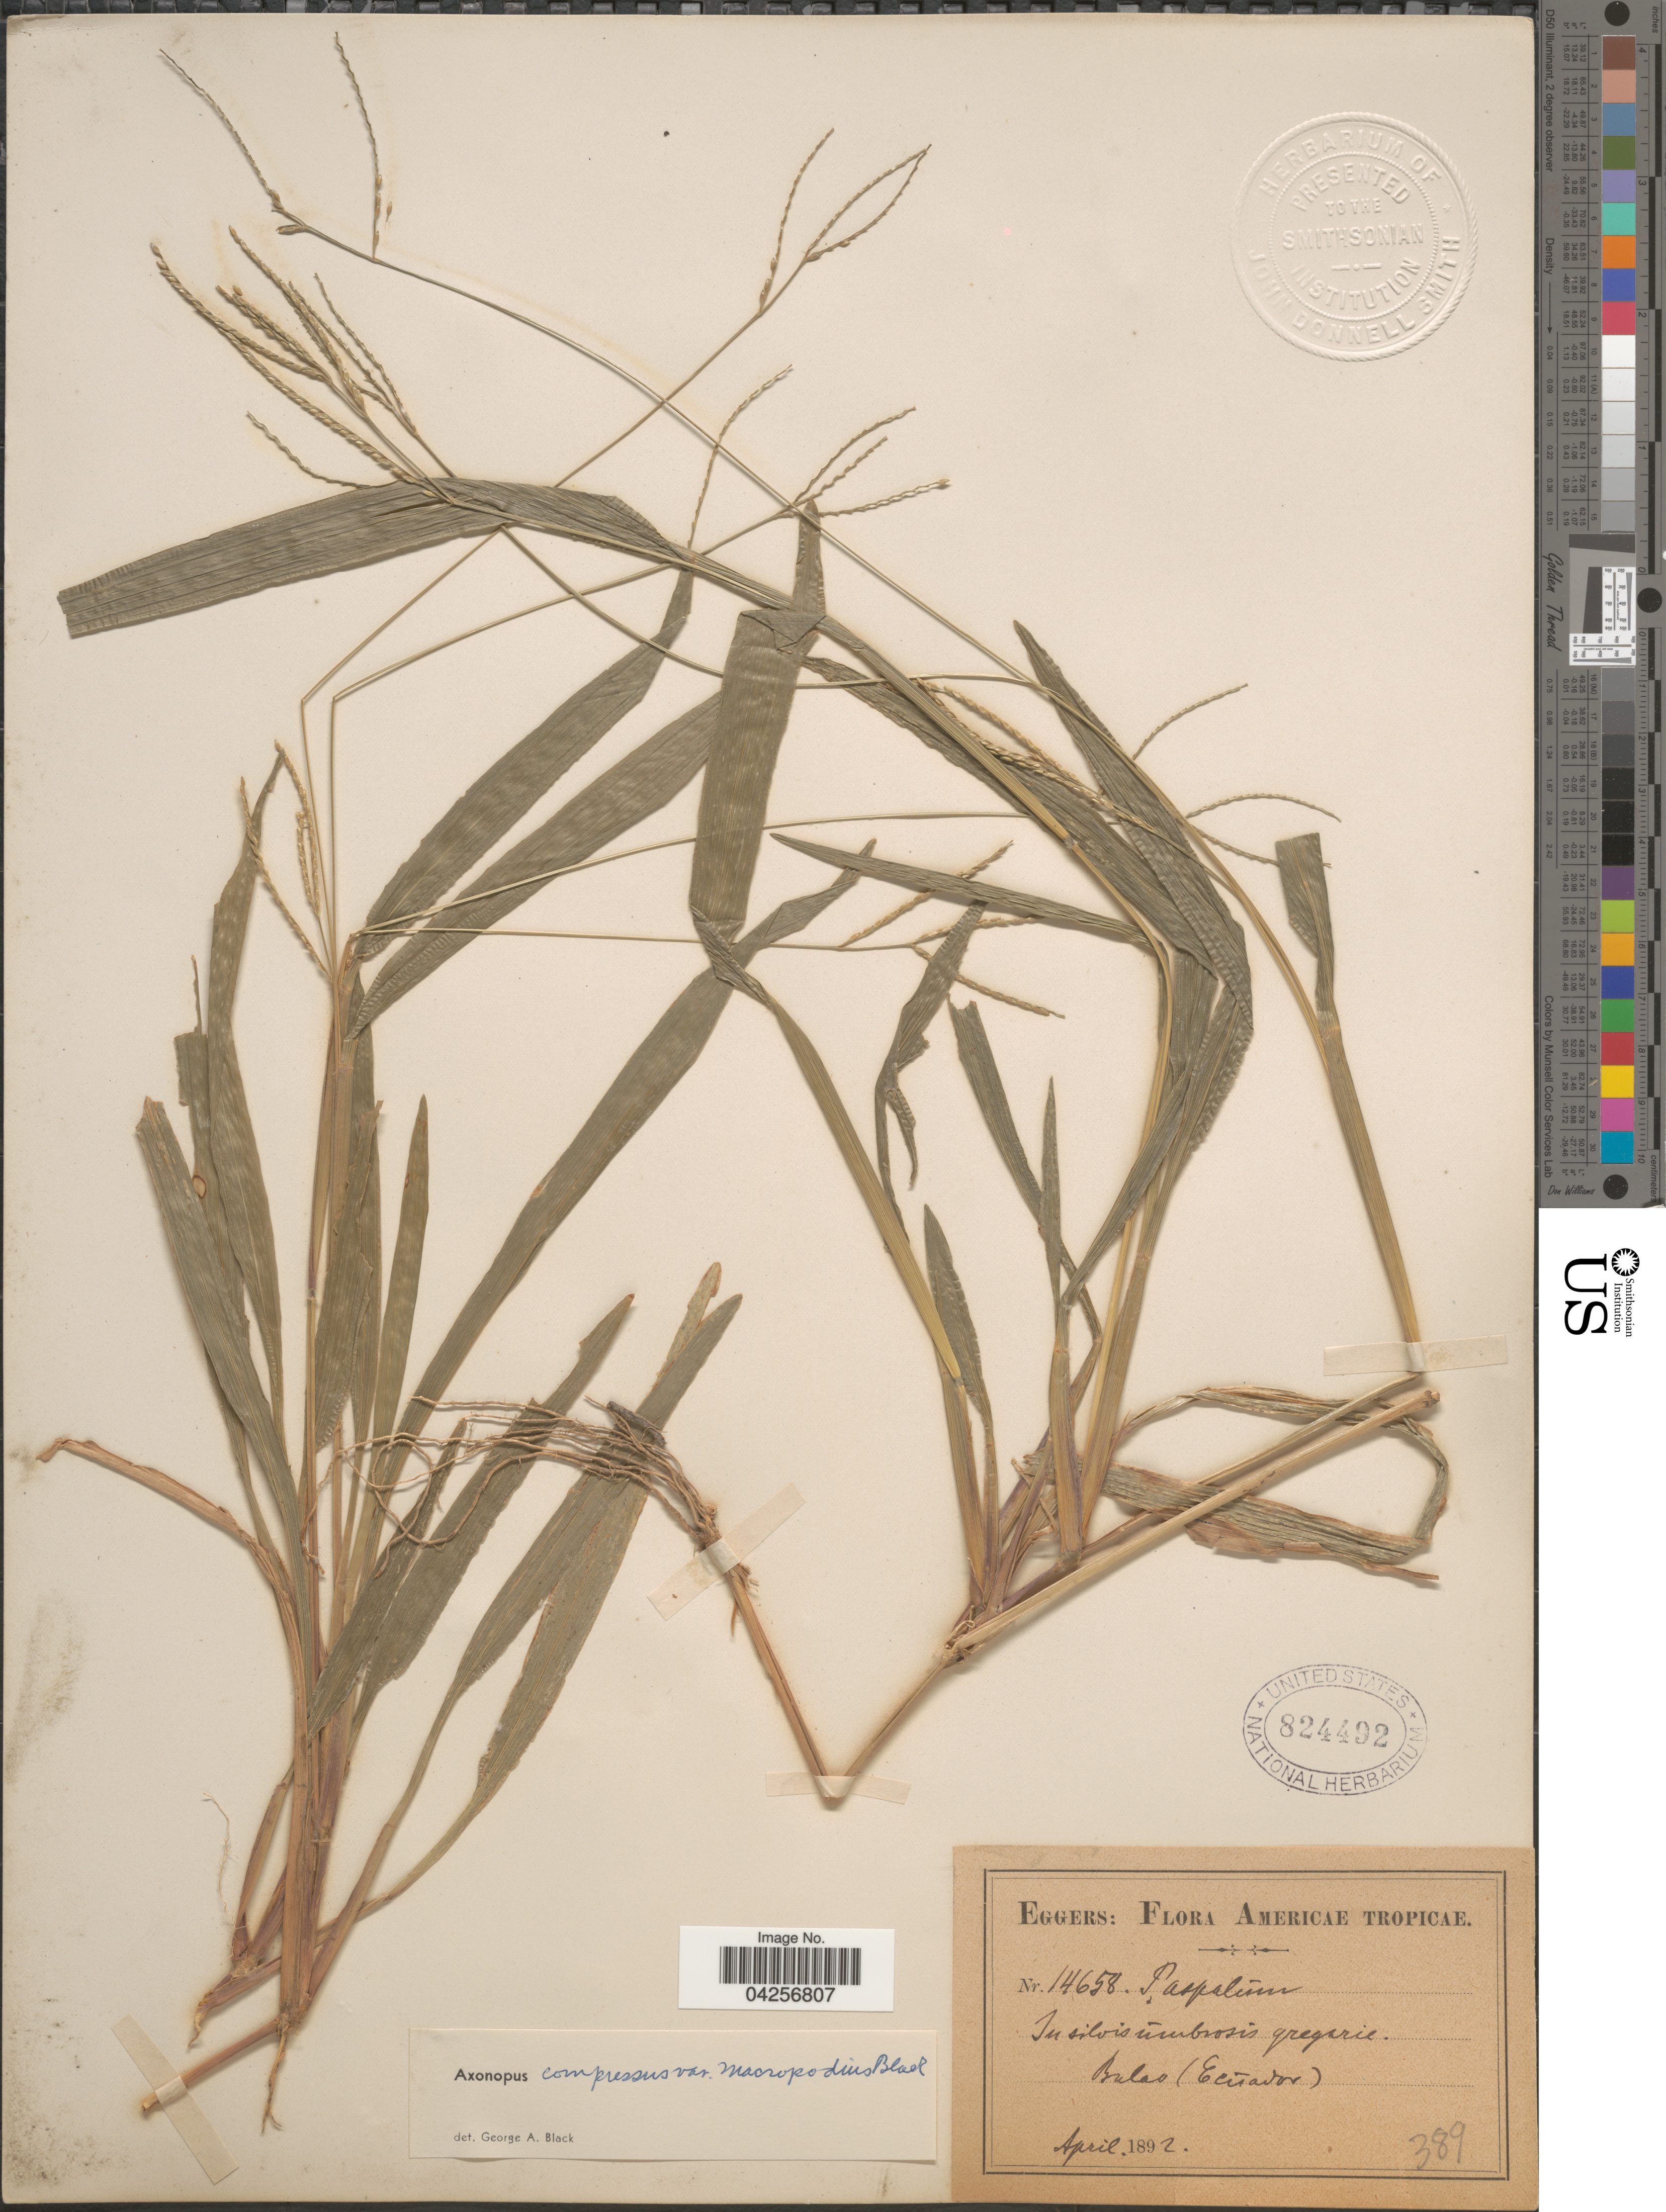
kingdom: Plantae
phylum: Tracheophyta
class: Liliopsida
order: Poales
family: Poaceae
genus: Axonopus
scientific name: Axonopus compressus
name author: (Sw.) P. Beauv.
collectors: -. Eggers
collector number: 14658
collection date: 1892-04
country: Ecuador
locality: Americae Tropicae. In silvis úmbrosis qregarie. Bulao.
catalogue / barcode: US 824492